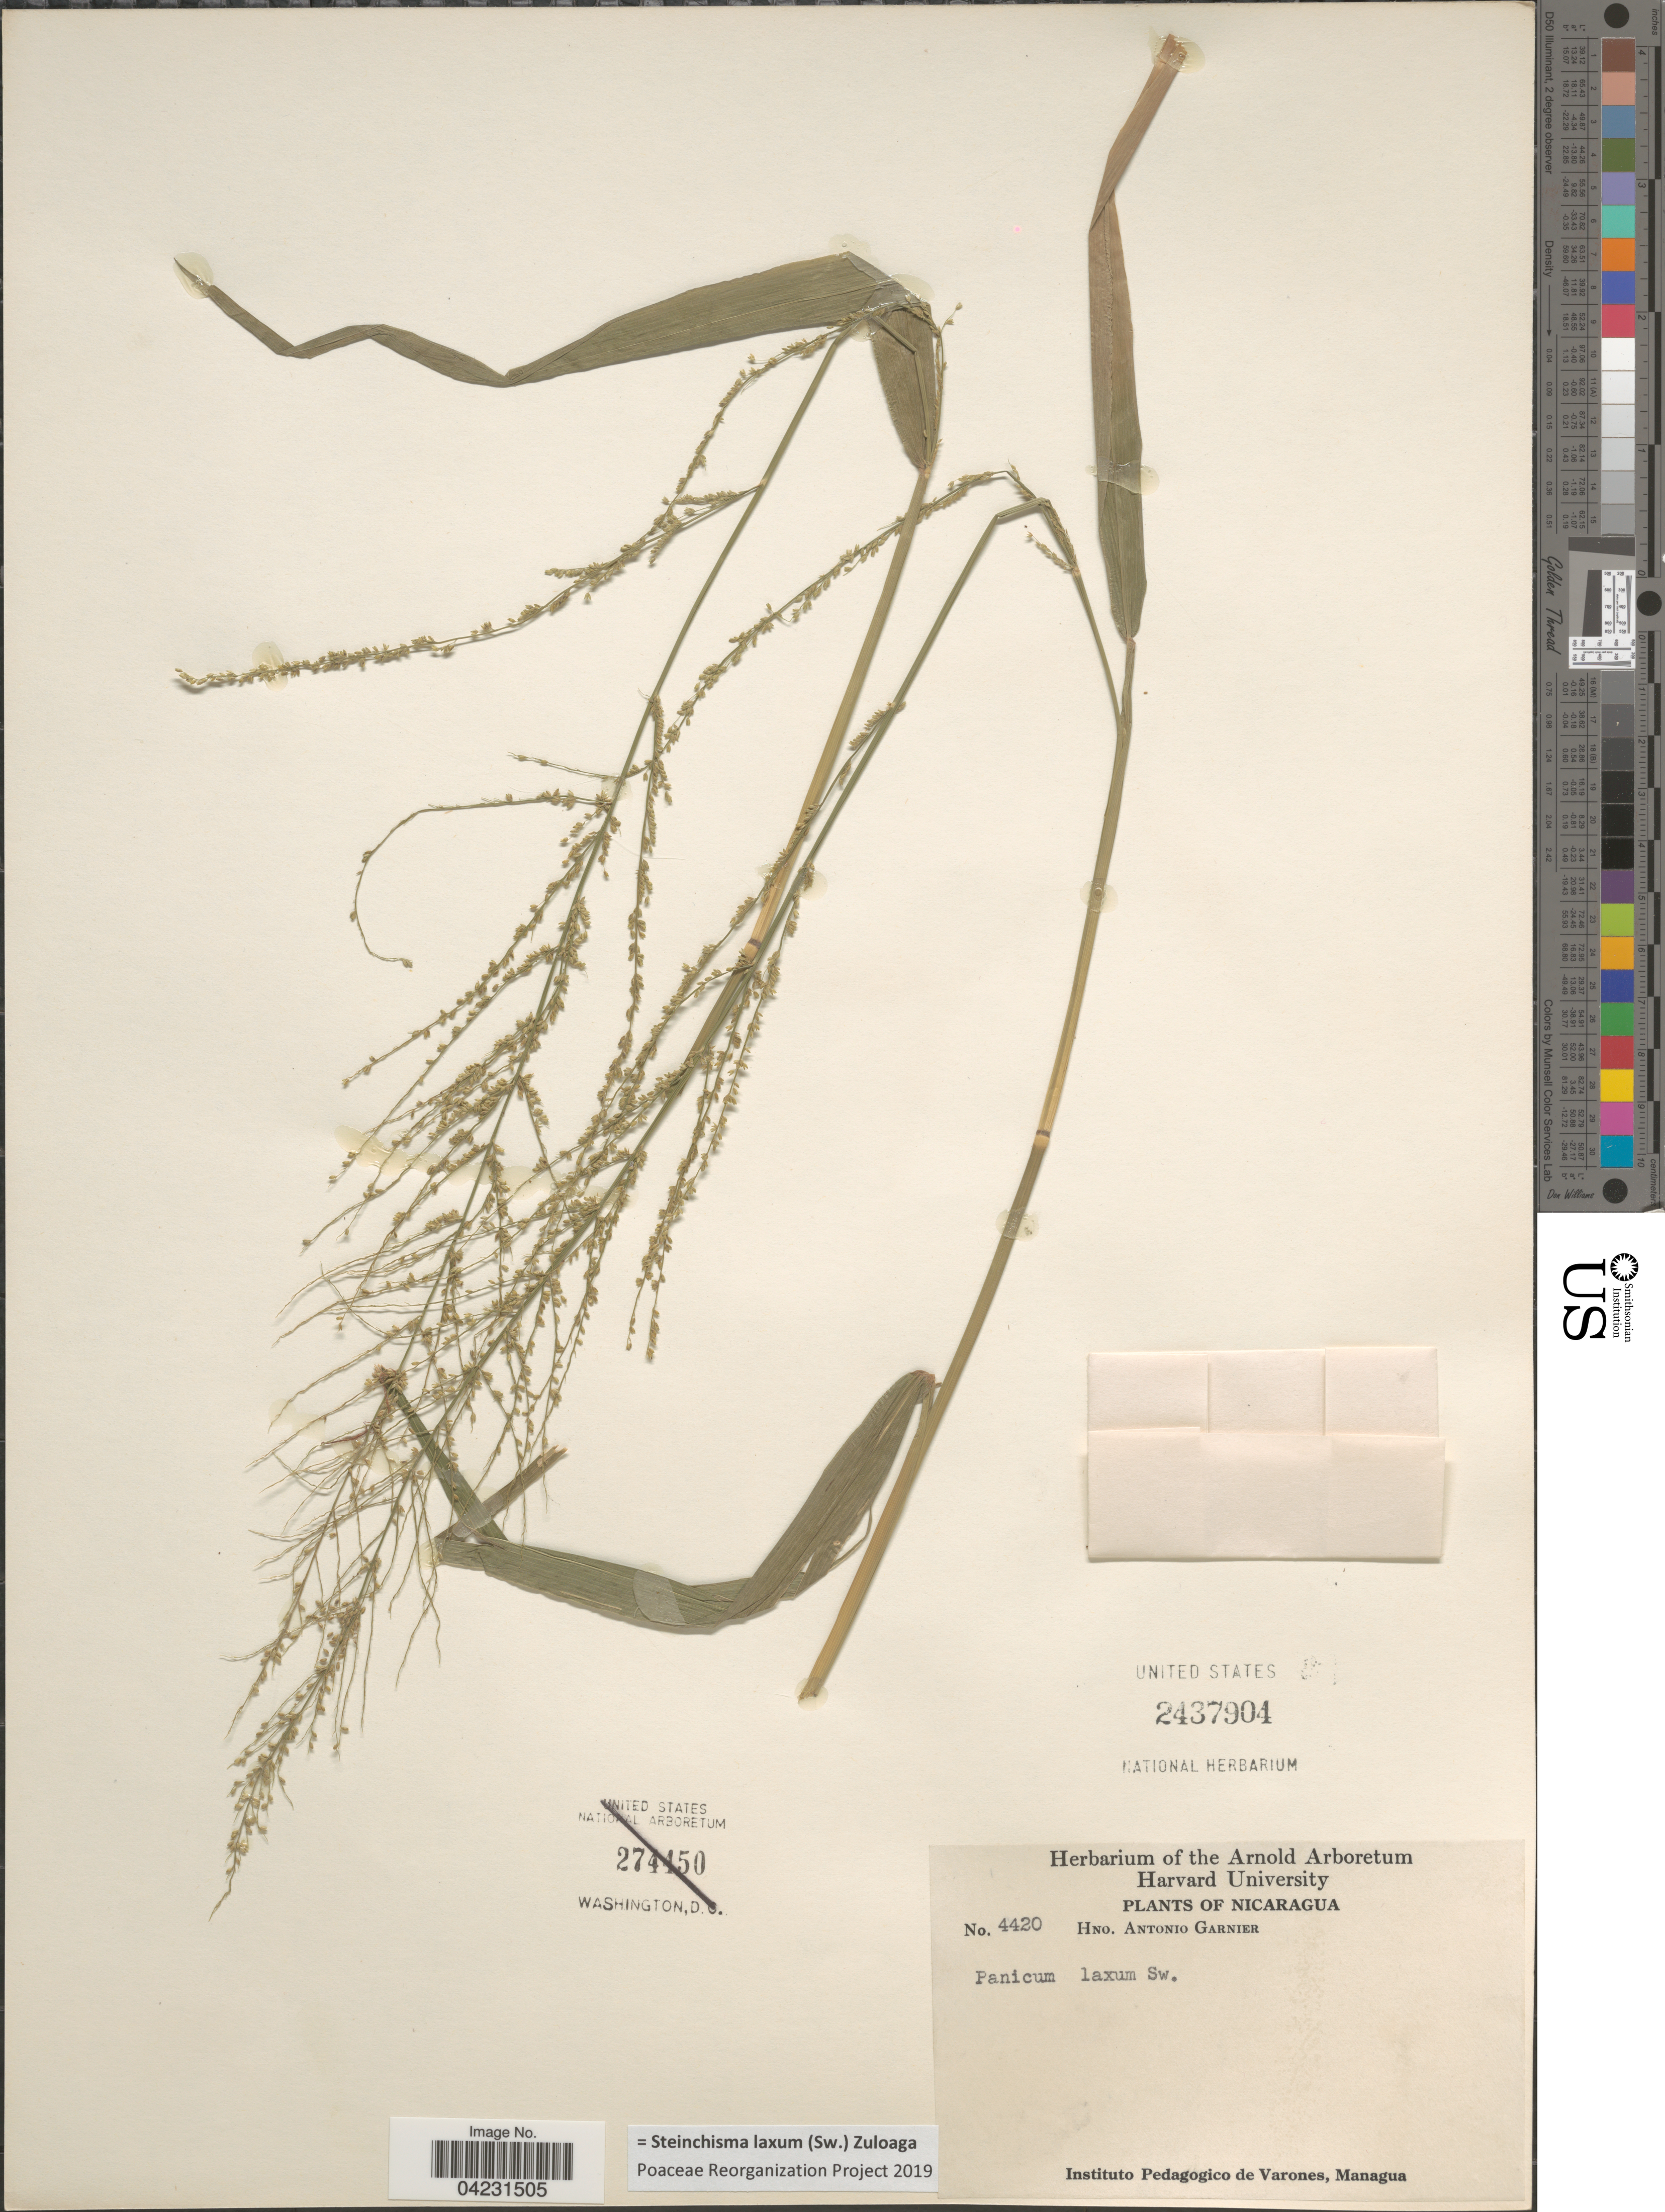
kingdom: Plantae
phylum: Tracheophyta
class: Liliopsida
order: Poales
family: Poaceae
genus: Steinchisma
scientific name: Steinchisma laxum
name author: (Sw.) Zuloaga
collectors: Bro. A. Garnier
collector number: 4420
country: Nicaragua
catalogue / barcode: US 2437904